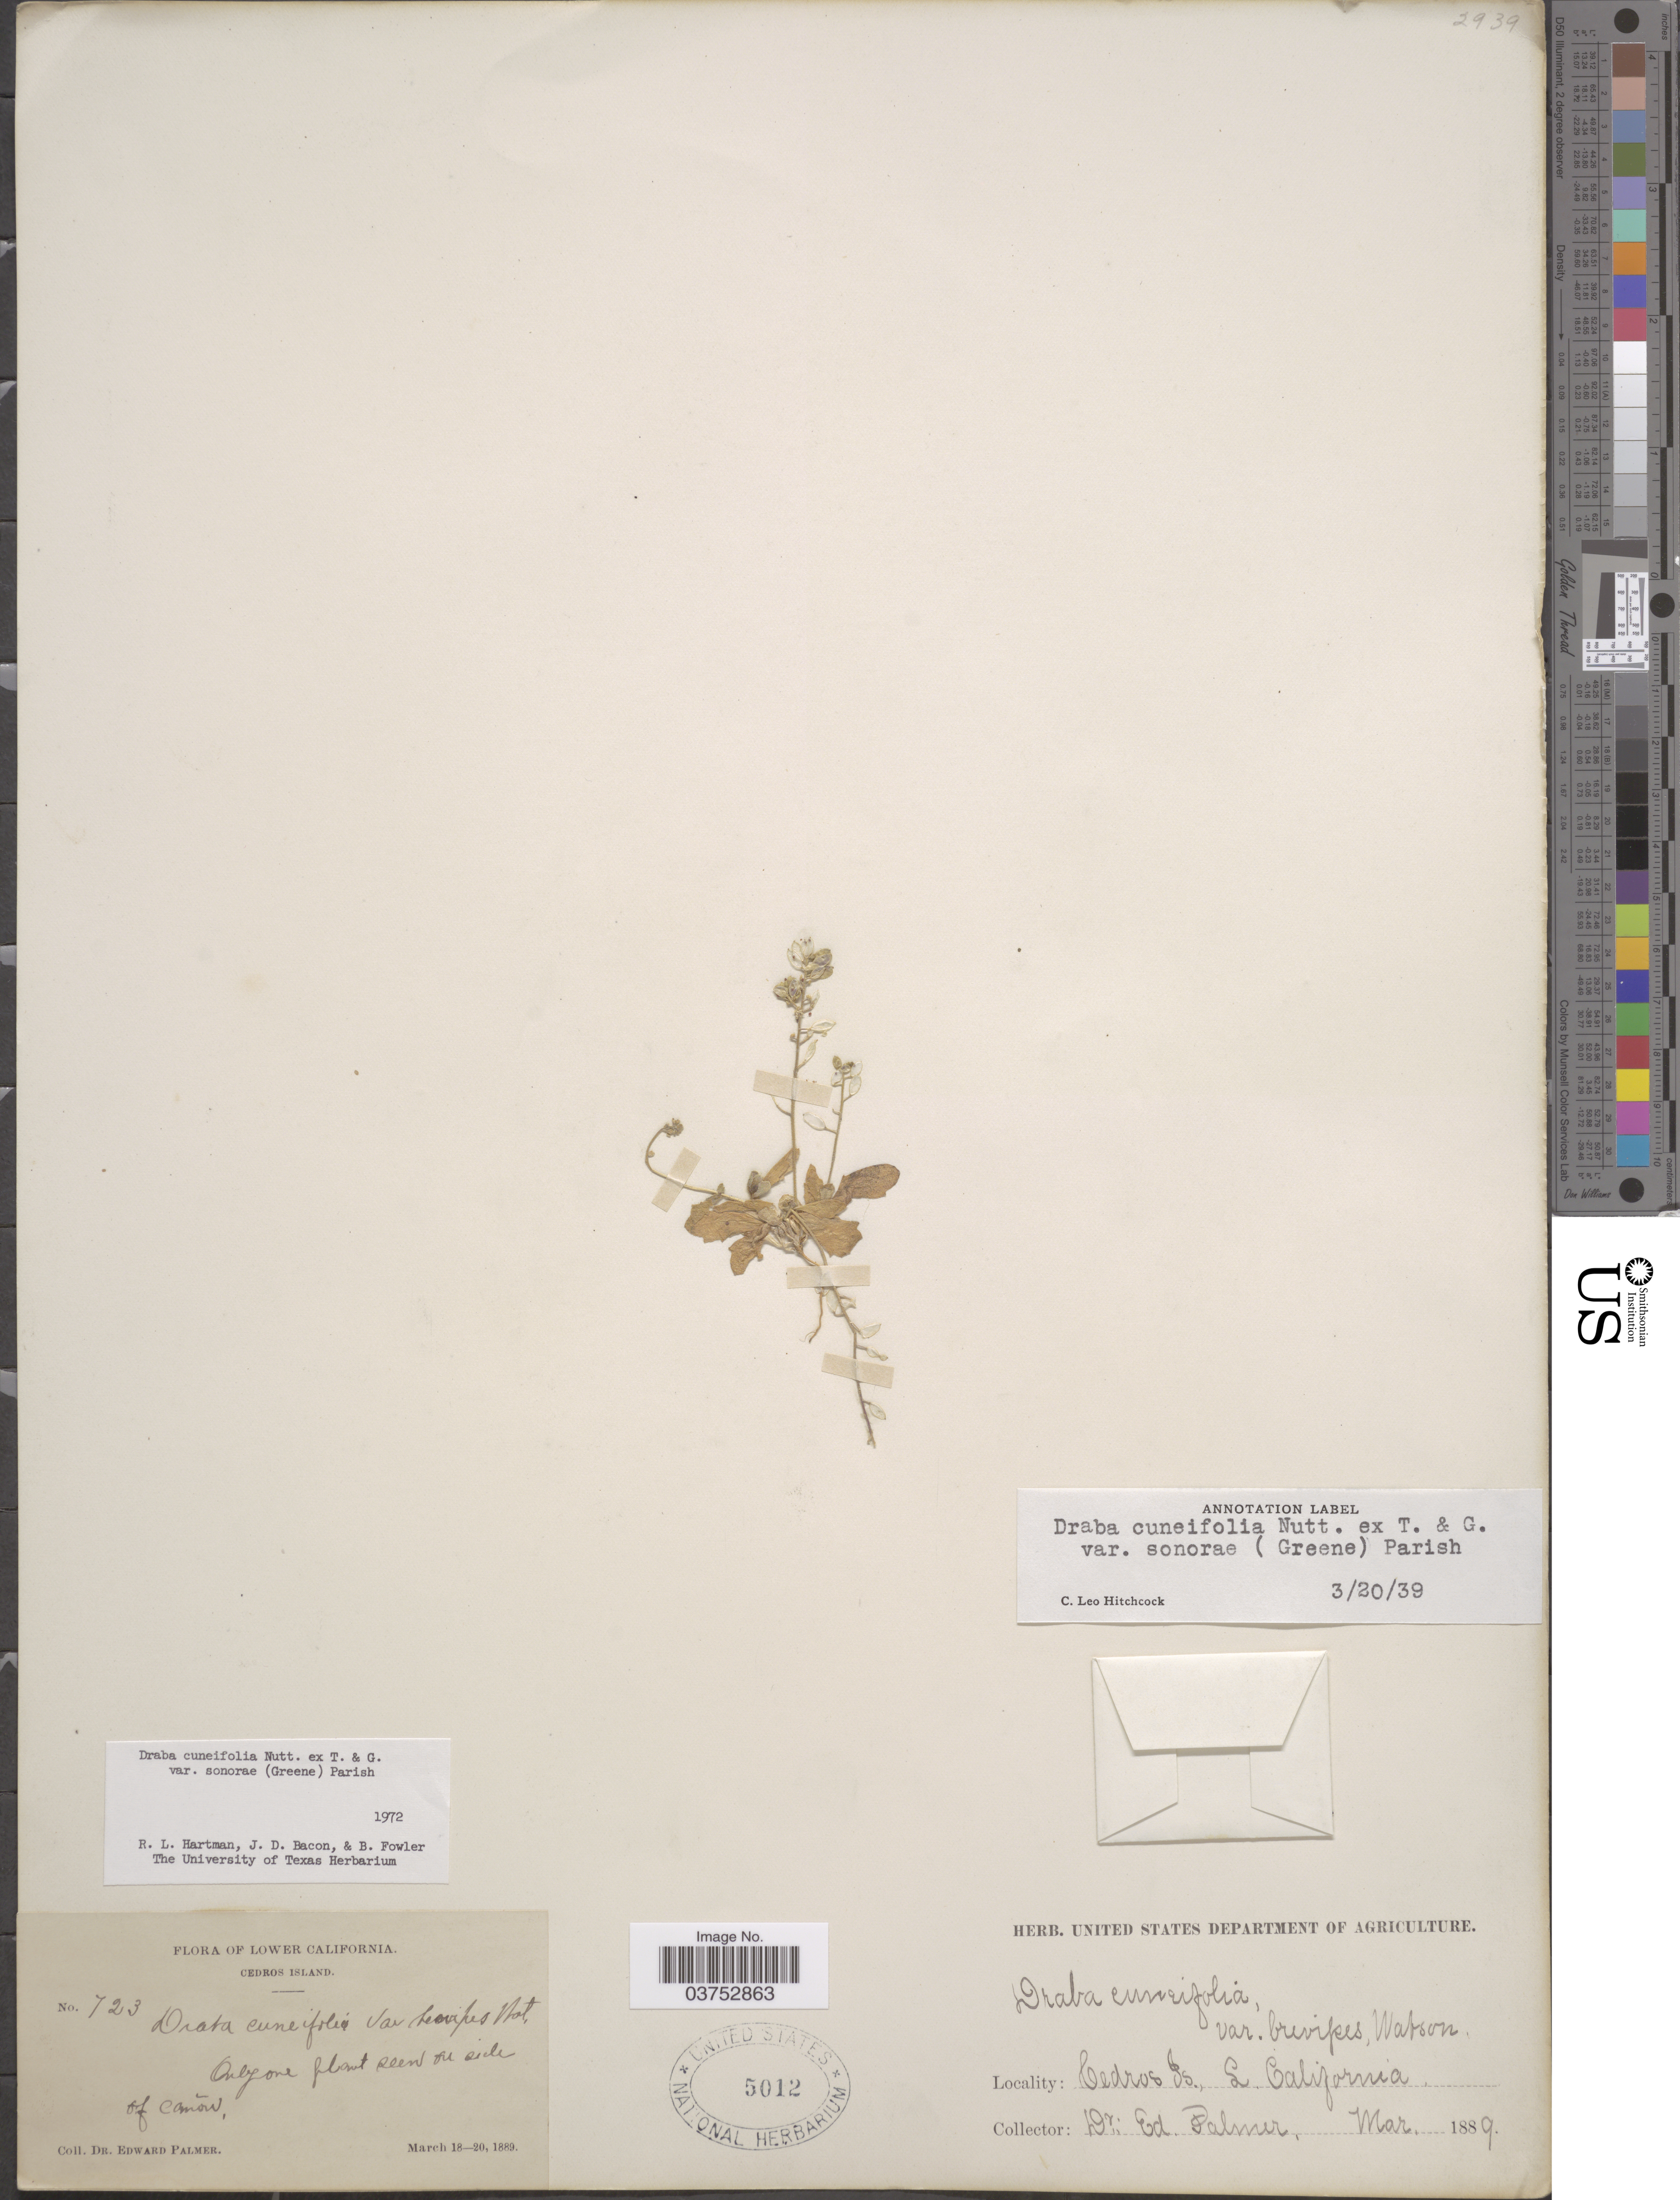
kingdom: Plantae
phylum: Tracheophyta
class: Magnoliopsida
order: Brassicales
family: Brassicaceae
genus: Draba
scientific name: Draba cuneifolia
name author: Nutt.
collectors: E. Palmer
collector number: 723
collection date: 1889-03-18/1889-03-20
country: Mexico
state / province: Baja California Norte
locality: Lower California. Cedros Island.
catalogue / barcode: US 5012